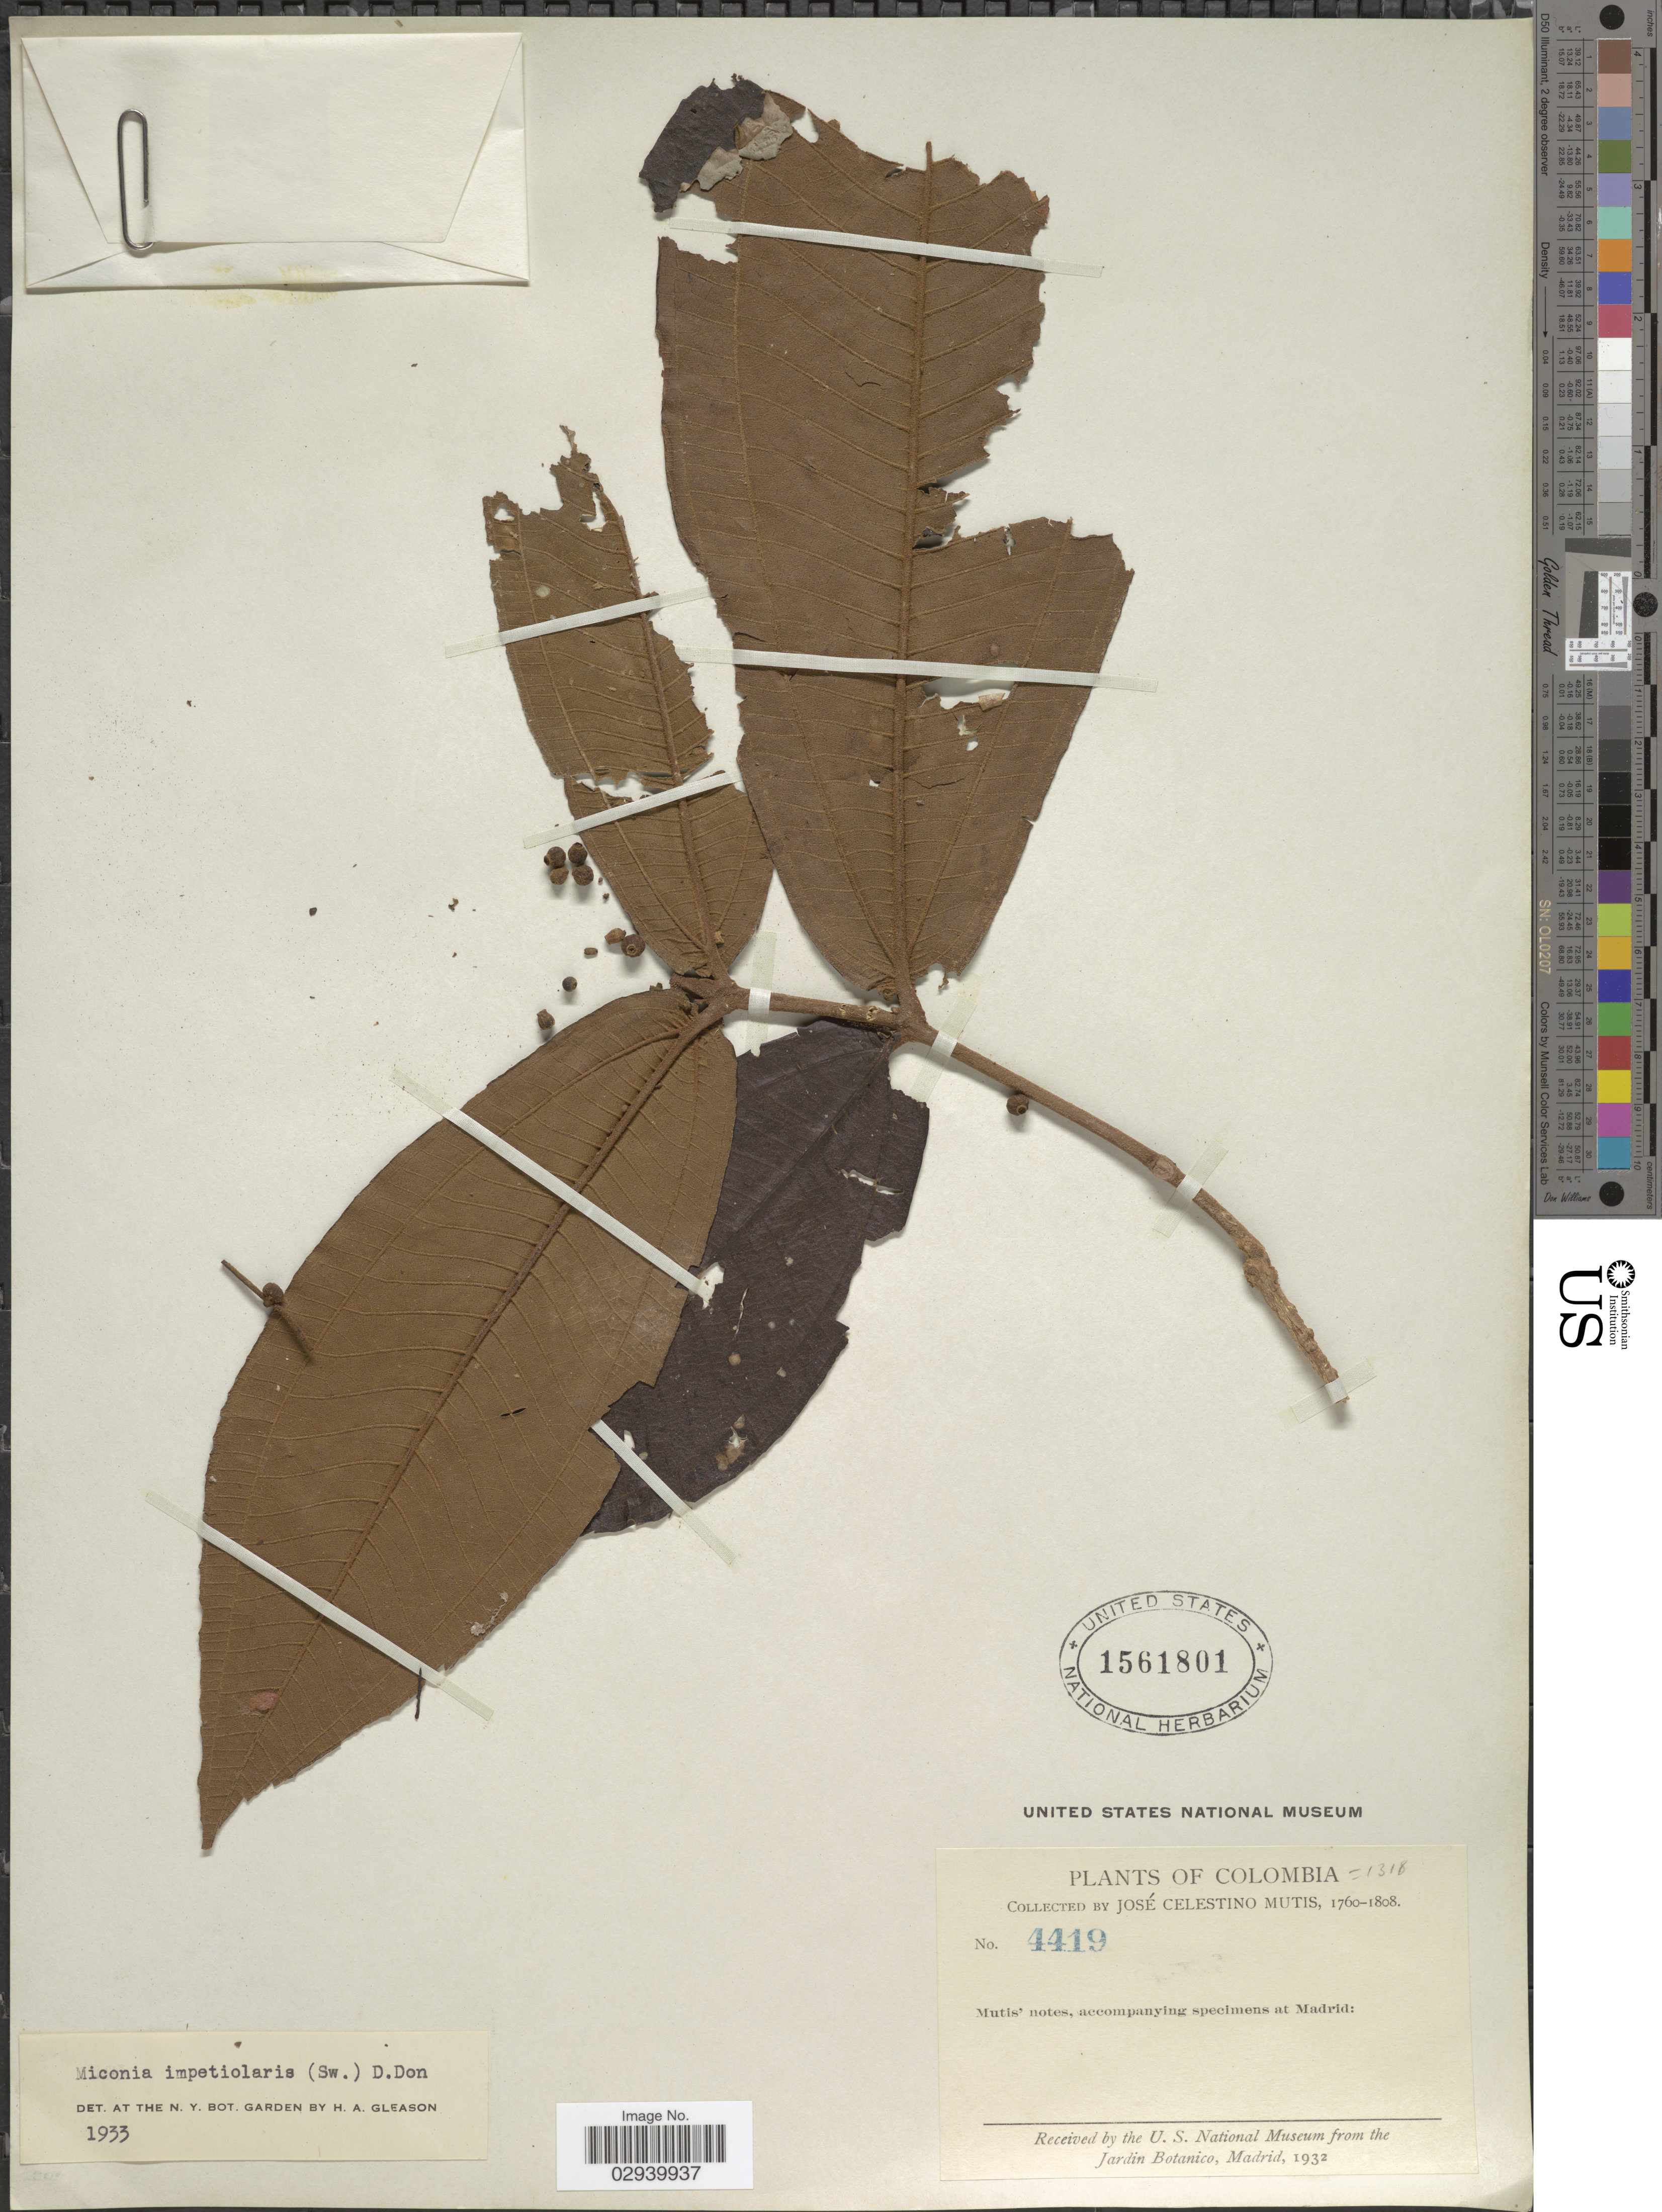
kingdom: Plantae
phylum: Tracheophyta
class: Magnoliopsida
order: Myrtales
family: Melastomataceae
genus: Miconia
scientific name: Miconia impetiolaris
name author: (Sw.) D. Don ex DC.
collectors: J. C. B. Mutis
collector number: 4419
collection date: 1760/1808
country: Colombia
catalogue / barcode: US 1561801